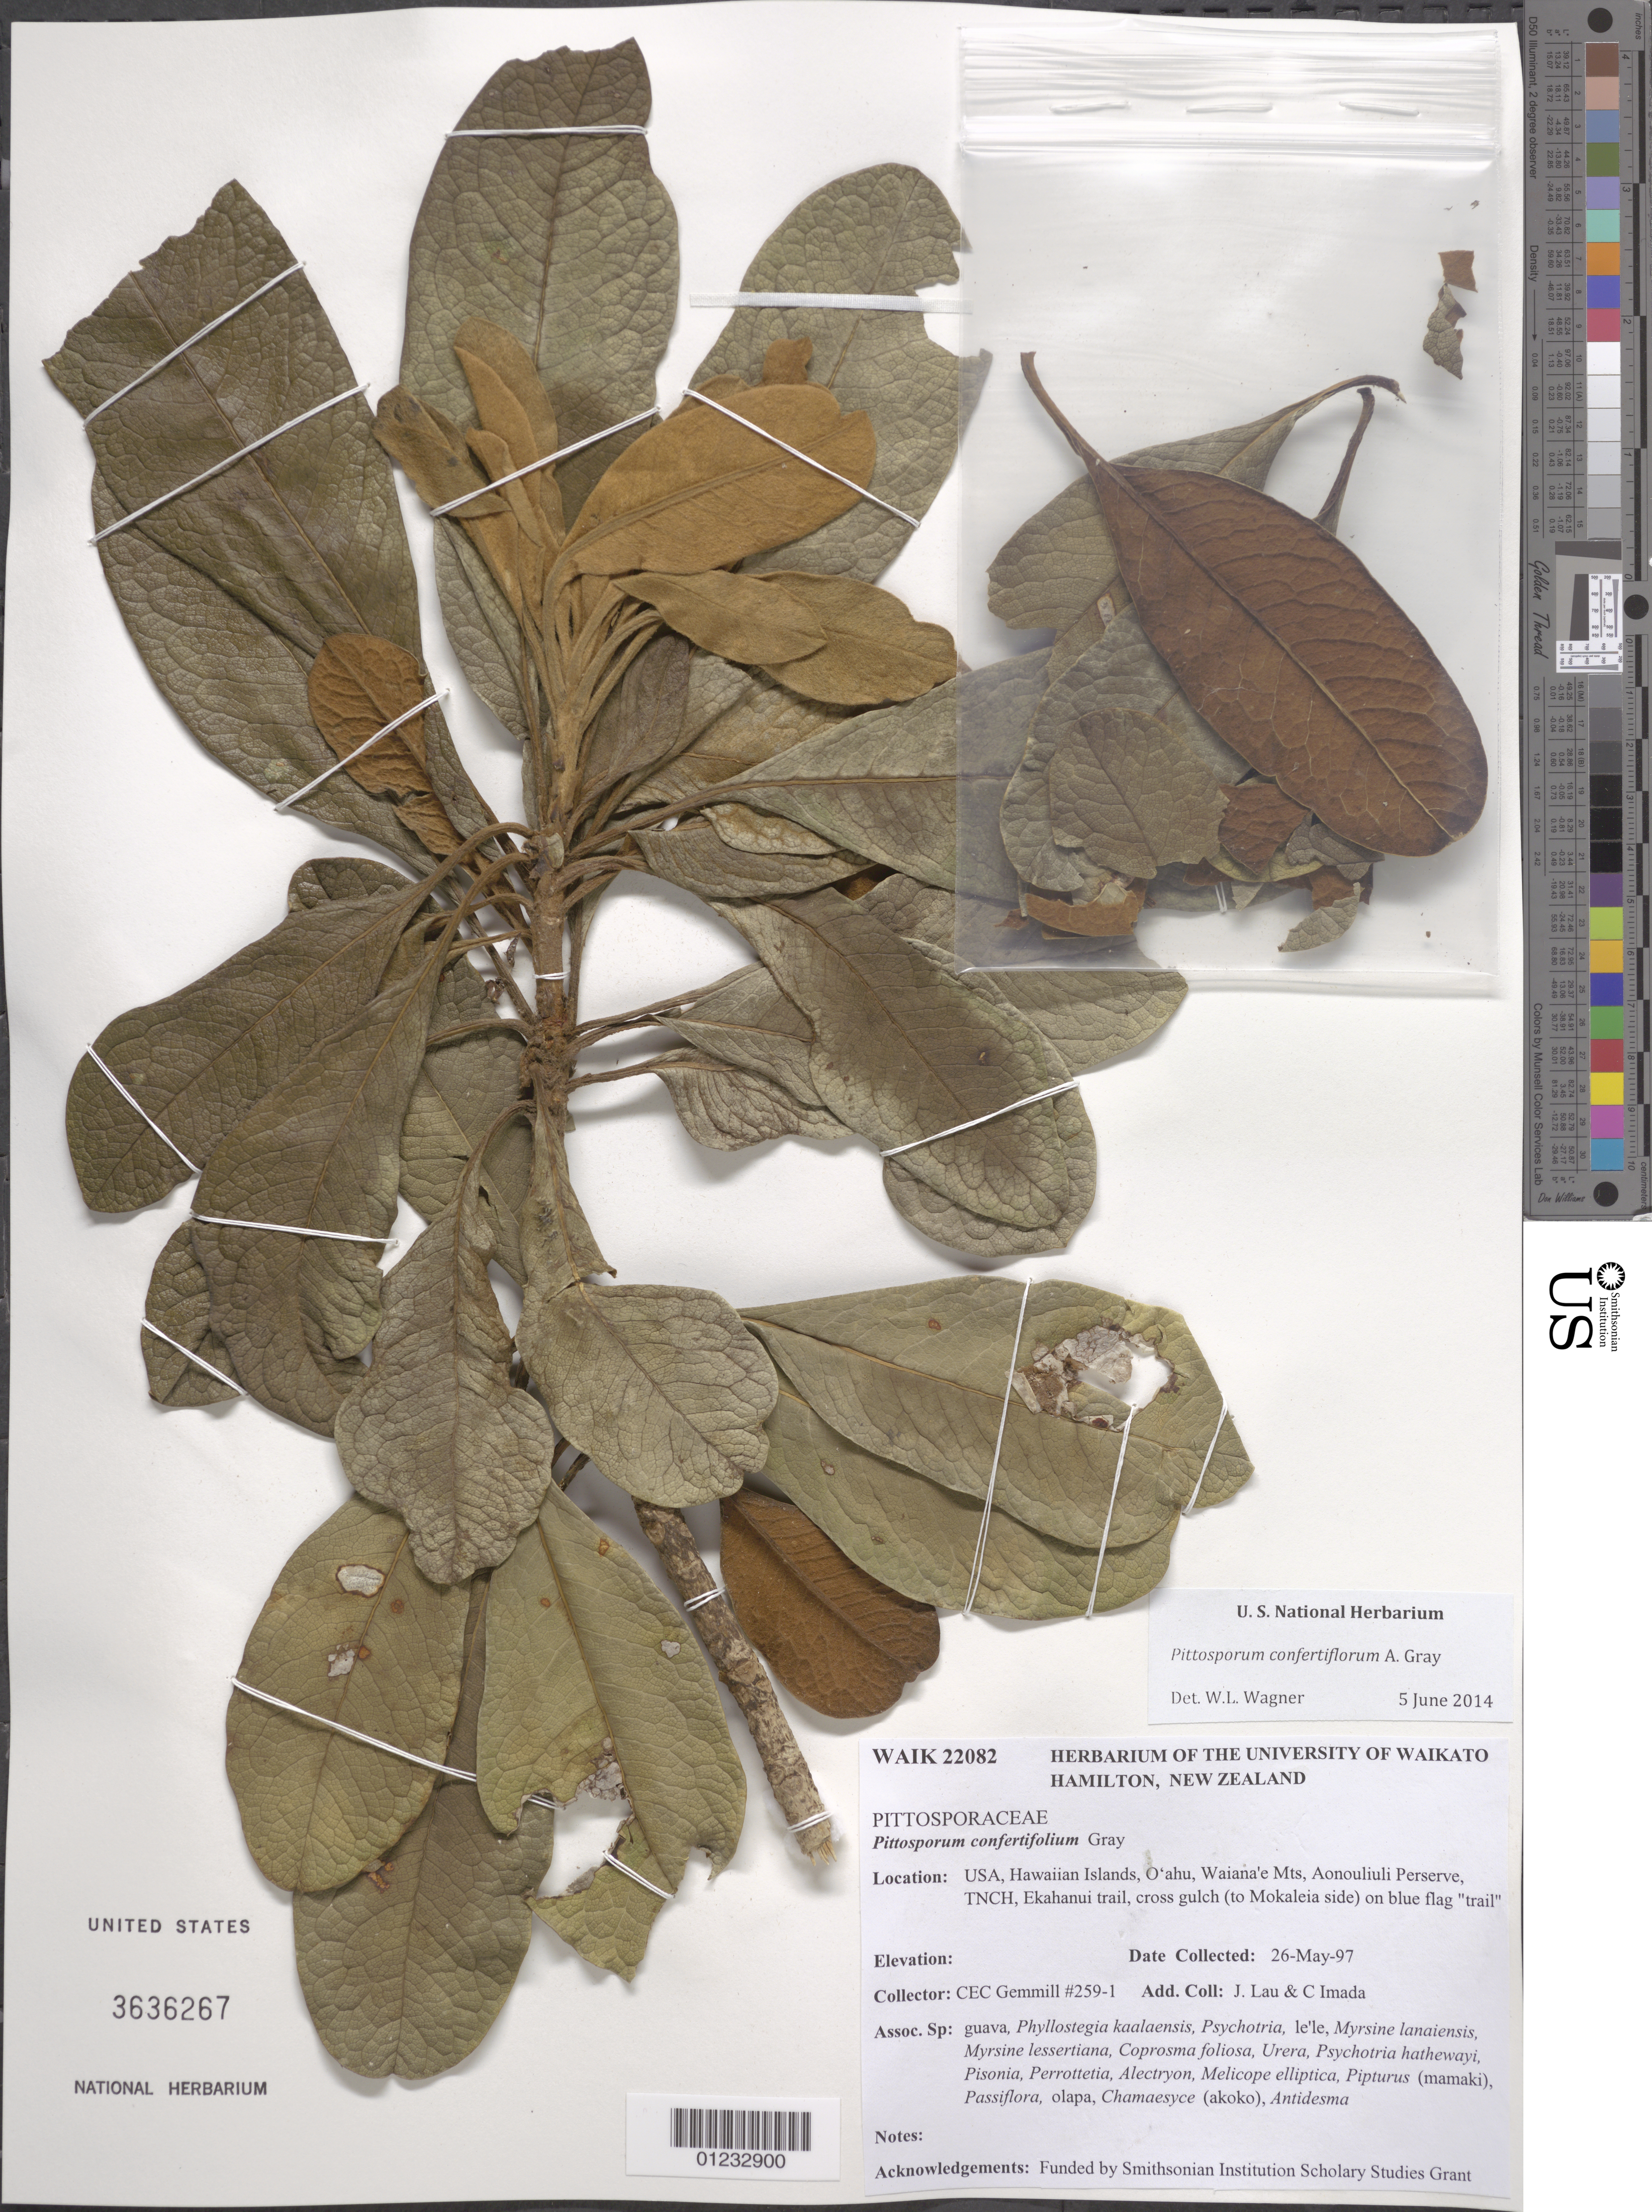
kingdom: Plantae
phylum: Tracheophyta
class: Magnoliopsida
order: Apiales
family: Pittosporaceae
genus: Pittosporum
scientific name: Pittosporum confertiflorum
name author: A. Gray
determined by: Wagner, W. L., (BOT), Smithsonian Institution - National Museum of Natural History (UNITED STATES)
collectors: C. Gemmill, J. Lau & C. Imada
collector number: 259-1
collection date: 1997-05-26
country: United States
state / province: Hawaii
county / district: Honolulu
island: Oahu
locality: Waianae Mts., Aonouliuli Preserve, TNCH, Ekahanui trail, cross gulch (to Mokaleia side) on blue flag trail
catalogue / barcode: US 3636267